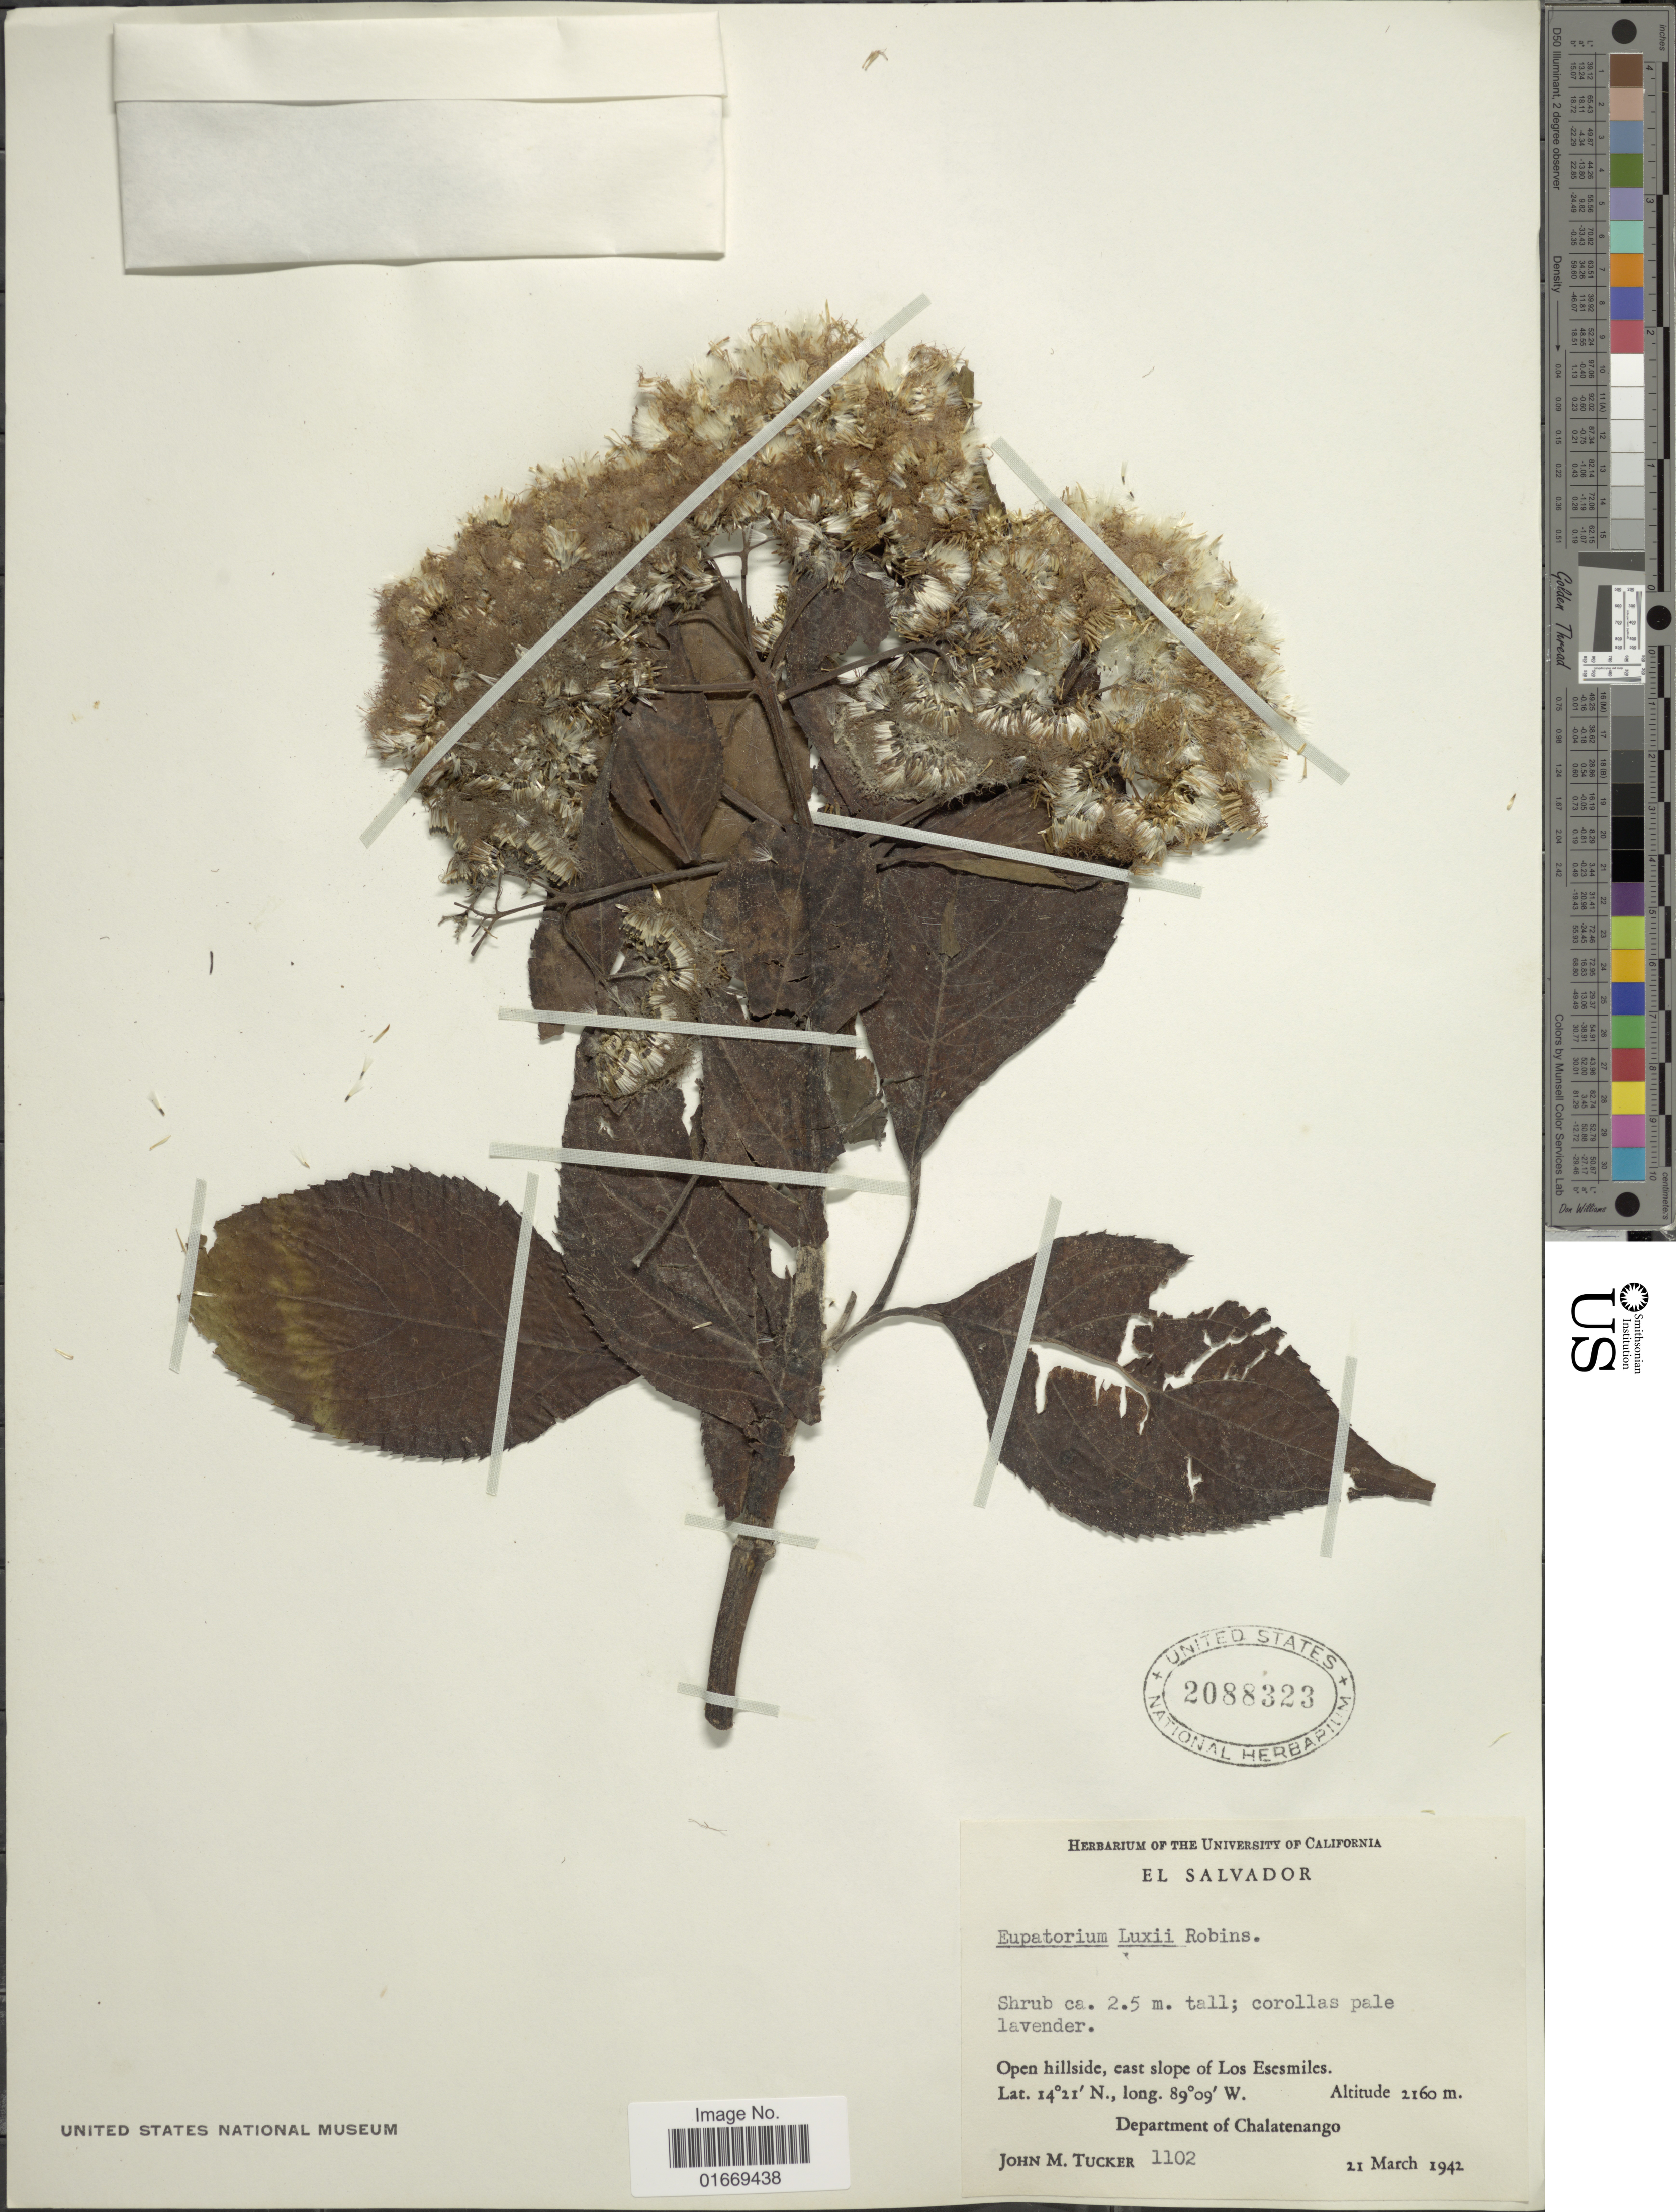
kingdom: Plantae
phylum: Tracheophyta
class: Magnoliopsida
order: Asterales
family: Asteraceae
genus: Bartlettina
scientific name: Bartlettina pansamalensis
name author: (B.L. Rob.) R.M. King & H. Rob.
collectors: J. M. Tucker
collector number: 1102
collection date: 1942-03-21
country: El Salvador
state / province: Chalatenango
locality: Open hillside, east slope of Los Esesmilles, Department of Chalatenango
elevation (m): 2160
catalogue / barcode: US 2088323